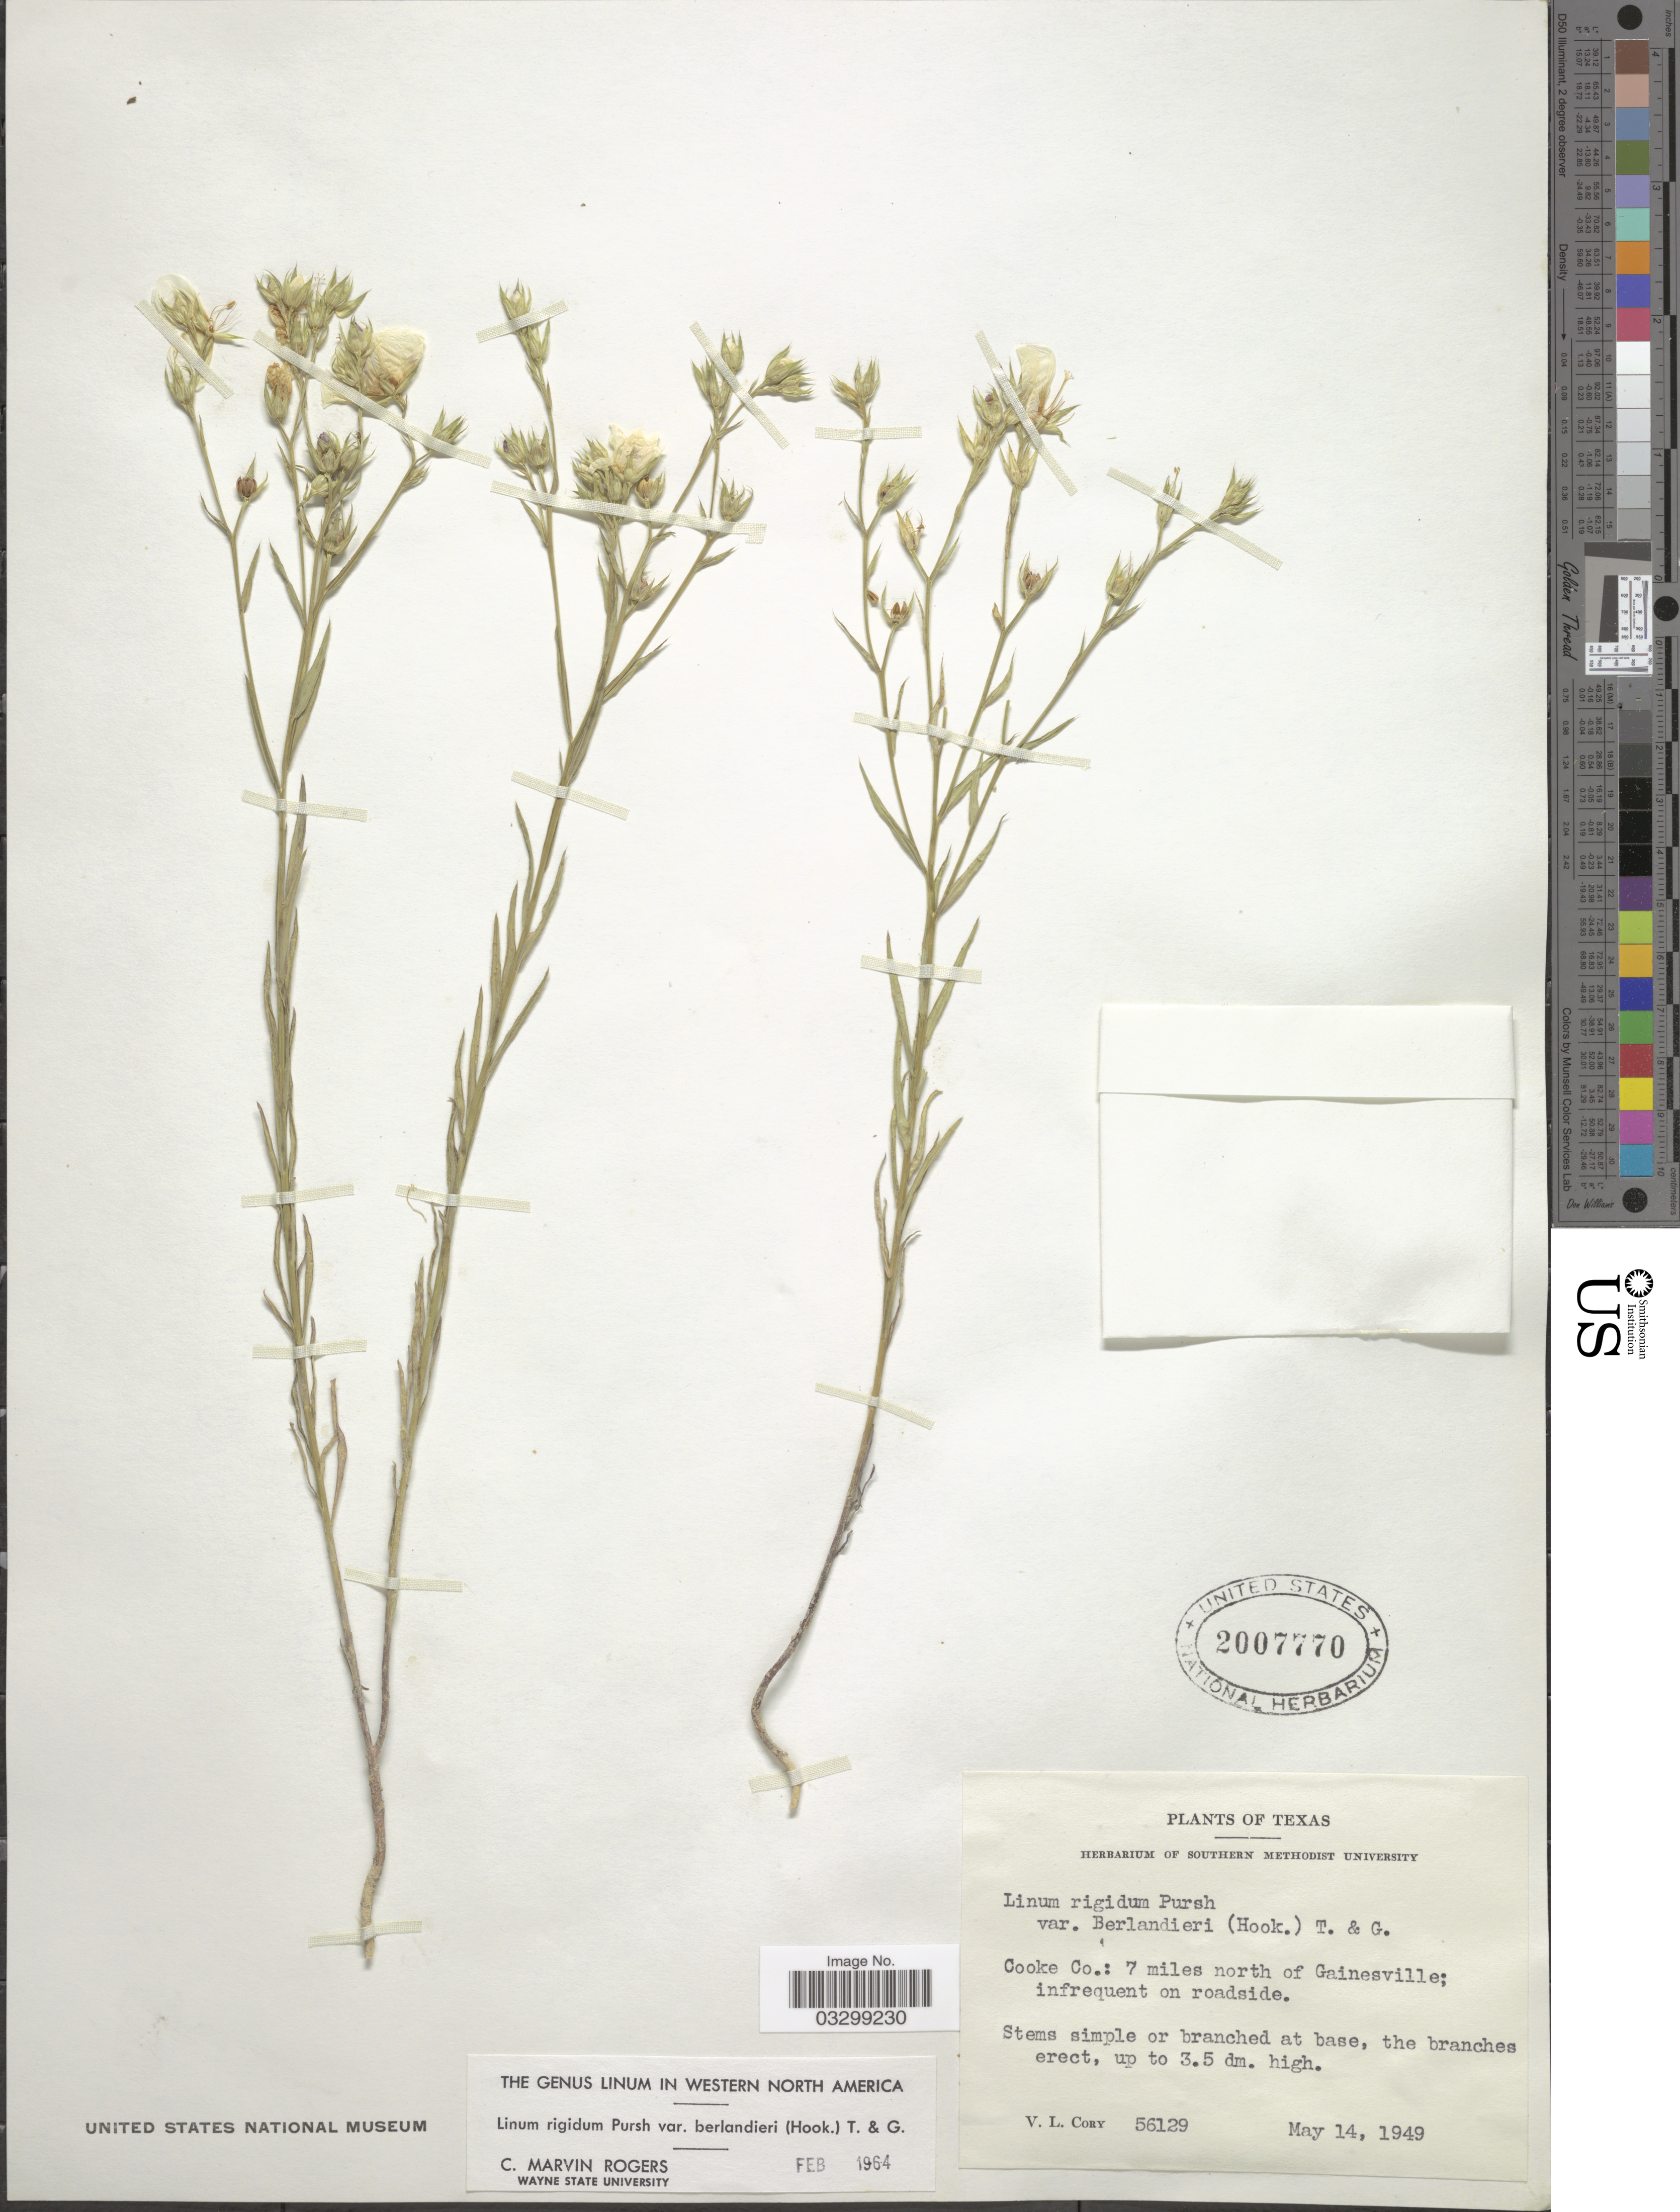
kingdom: Plantae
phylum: Tracheophyta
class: Magnoliopsida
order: Malpighiales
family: Linaceae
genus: Linum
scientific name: Linum rigidum var. berlandieri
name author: Pursh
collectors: V. Cory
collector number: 56129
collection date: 1949-05-14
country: United States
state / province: Texas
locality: Cooke Co.: 7 miles north of Gainesville; infrequent on roadside.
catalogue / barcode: US 2007770